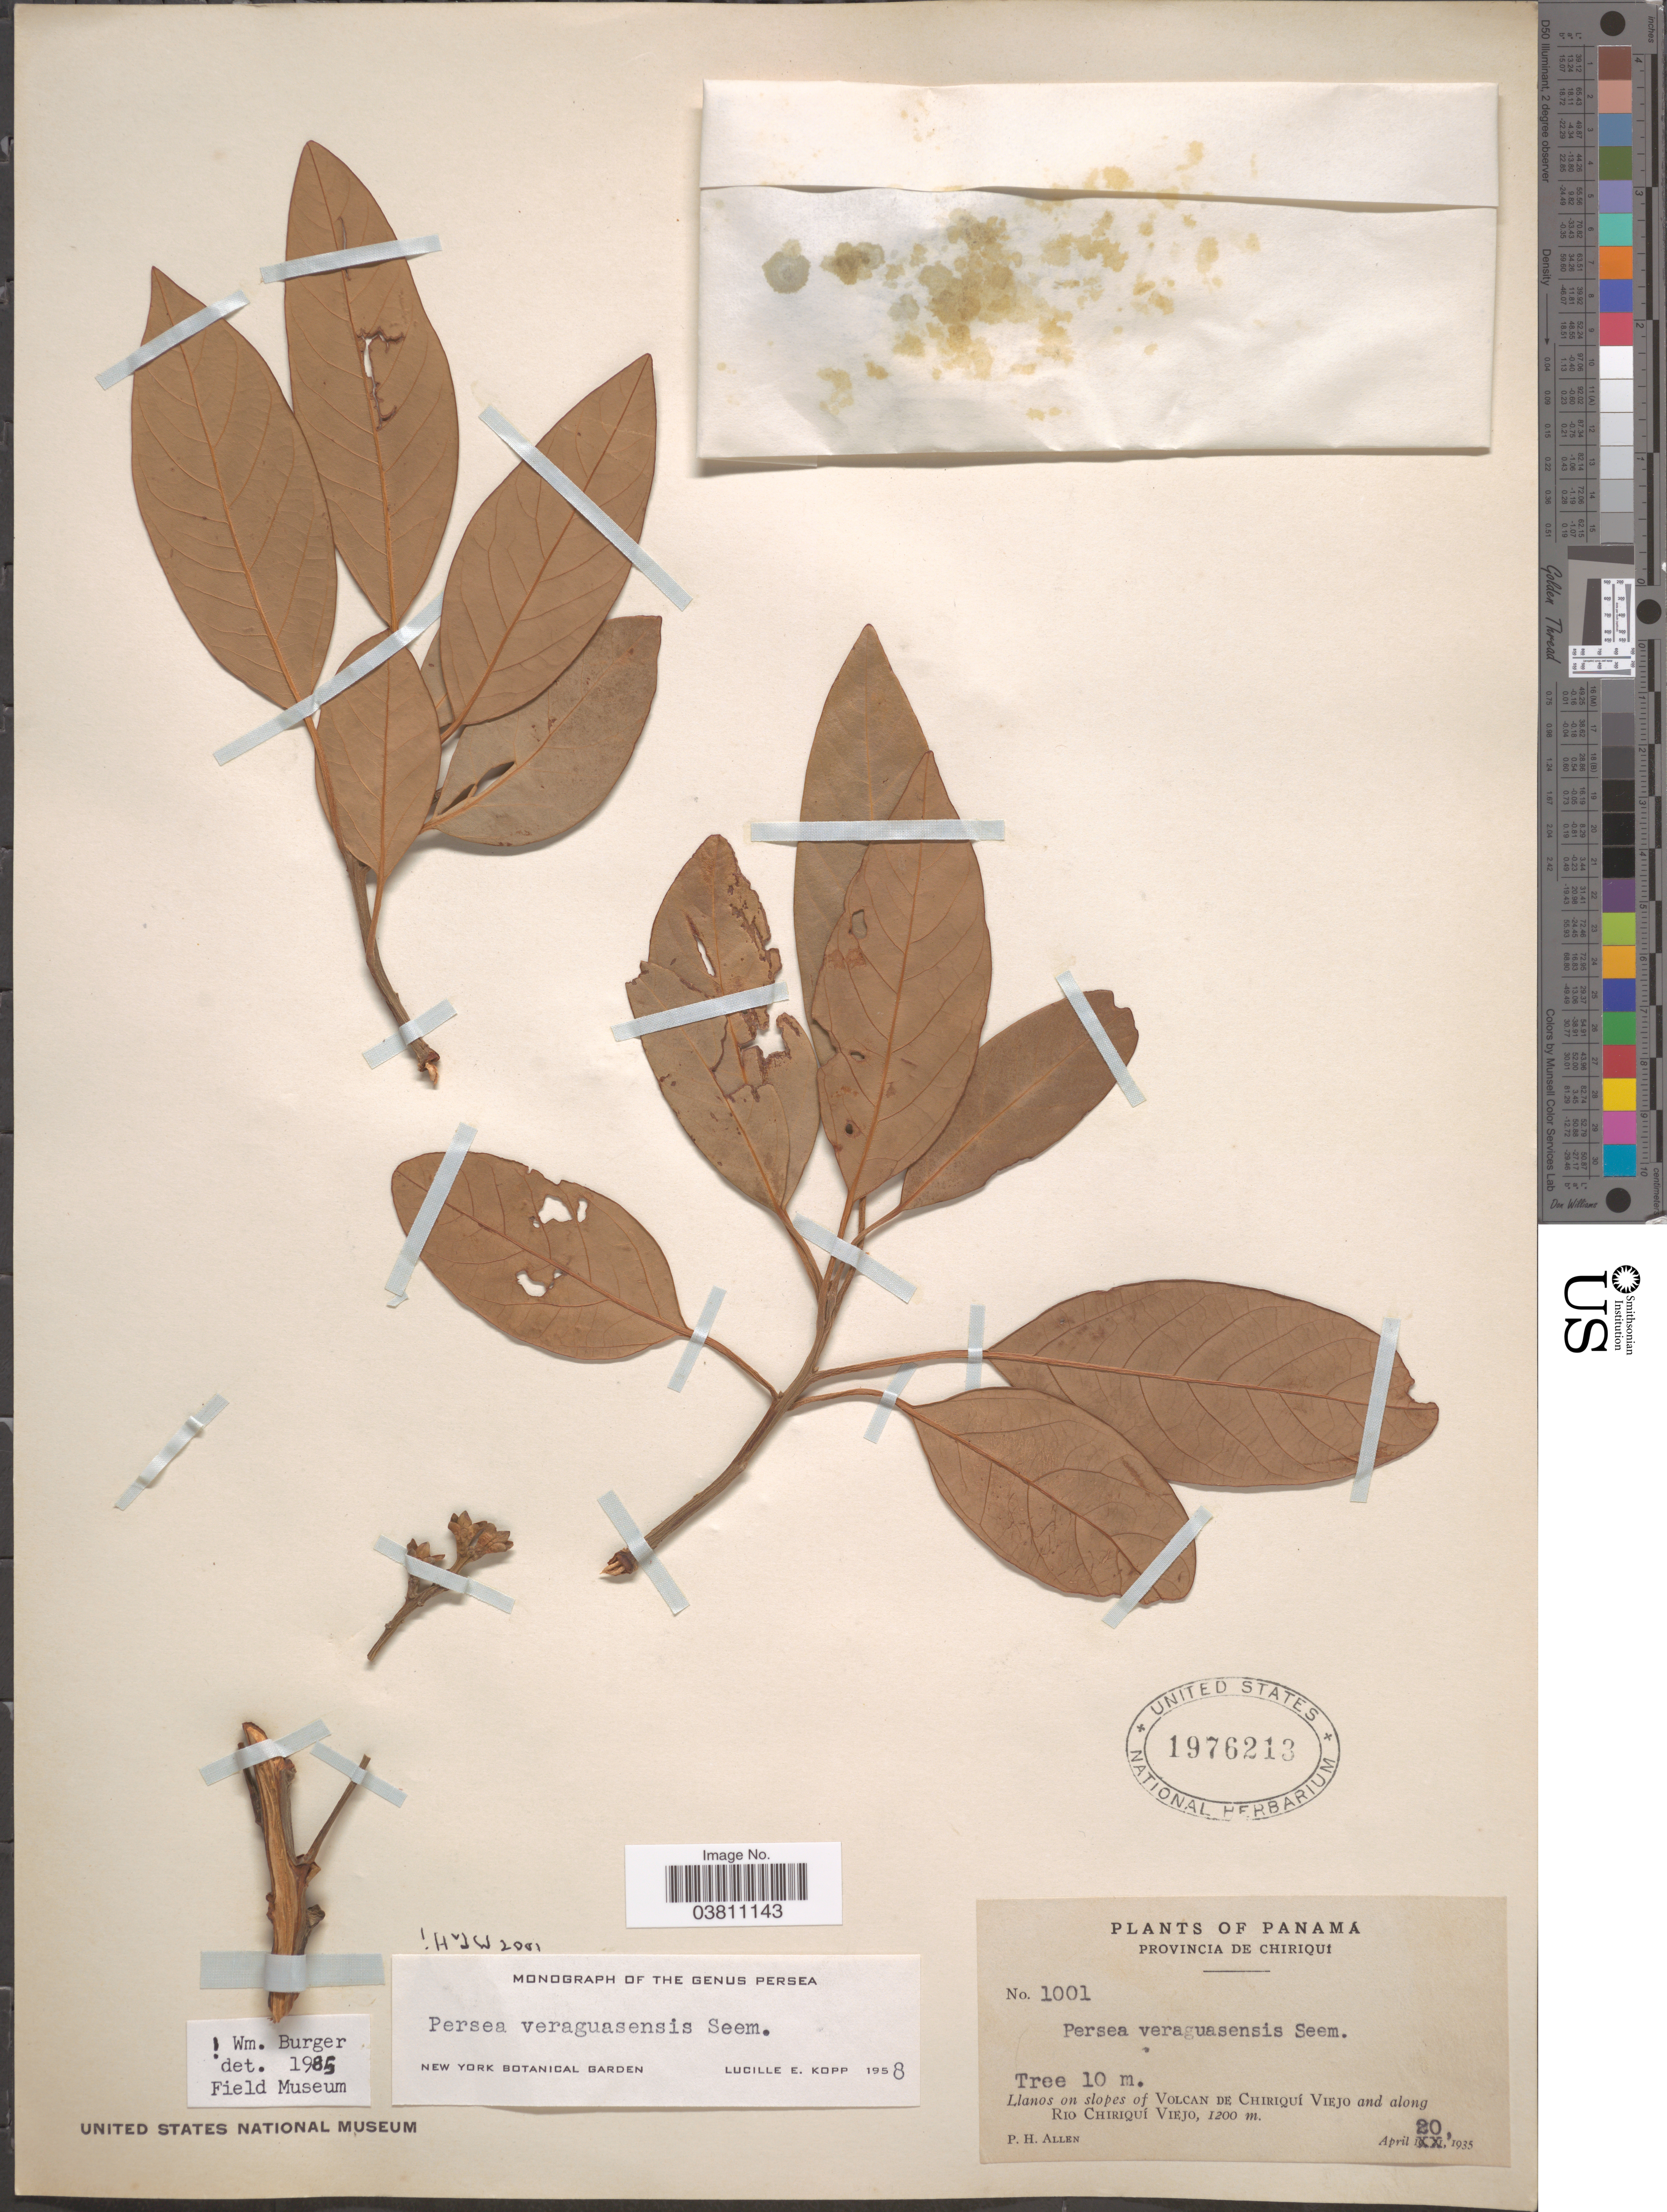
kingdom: Plantae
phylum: Tracheophyta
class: Magnoliopsida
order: Laurales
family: Lauraceae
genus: Persea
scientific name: Persea veraguasensis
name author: Seem.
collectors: P. H. Allen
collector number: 1001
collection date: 1935-04-20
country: Panama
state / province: Chiriqui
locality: Llanos on slopes of Volcan de Chiriquí Viejo and along Rio Chiriquí Viejo.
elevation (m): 1200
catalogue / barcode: US 1976213